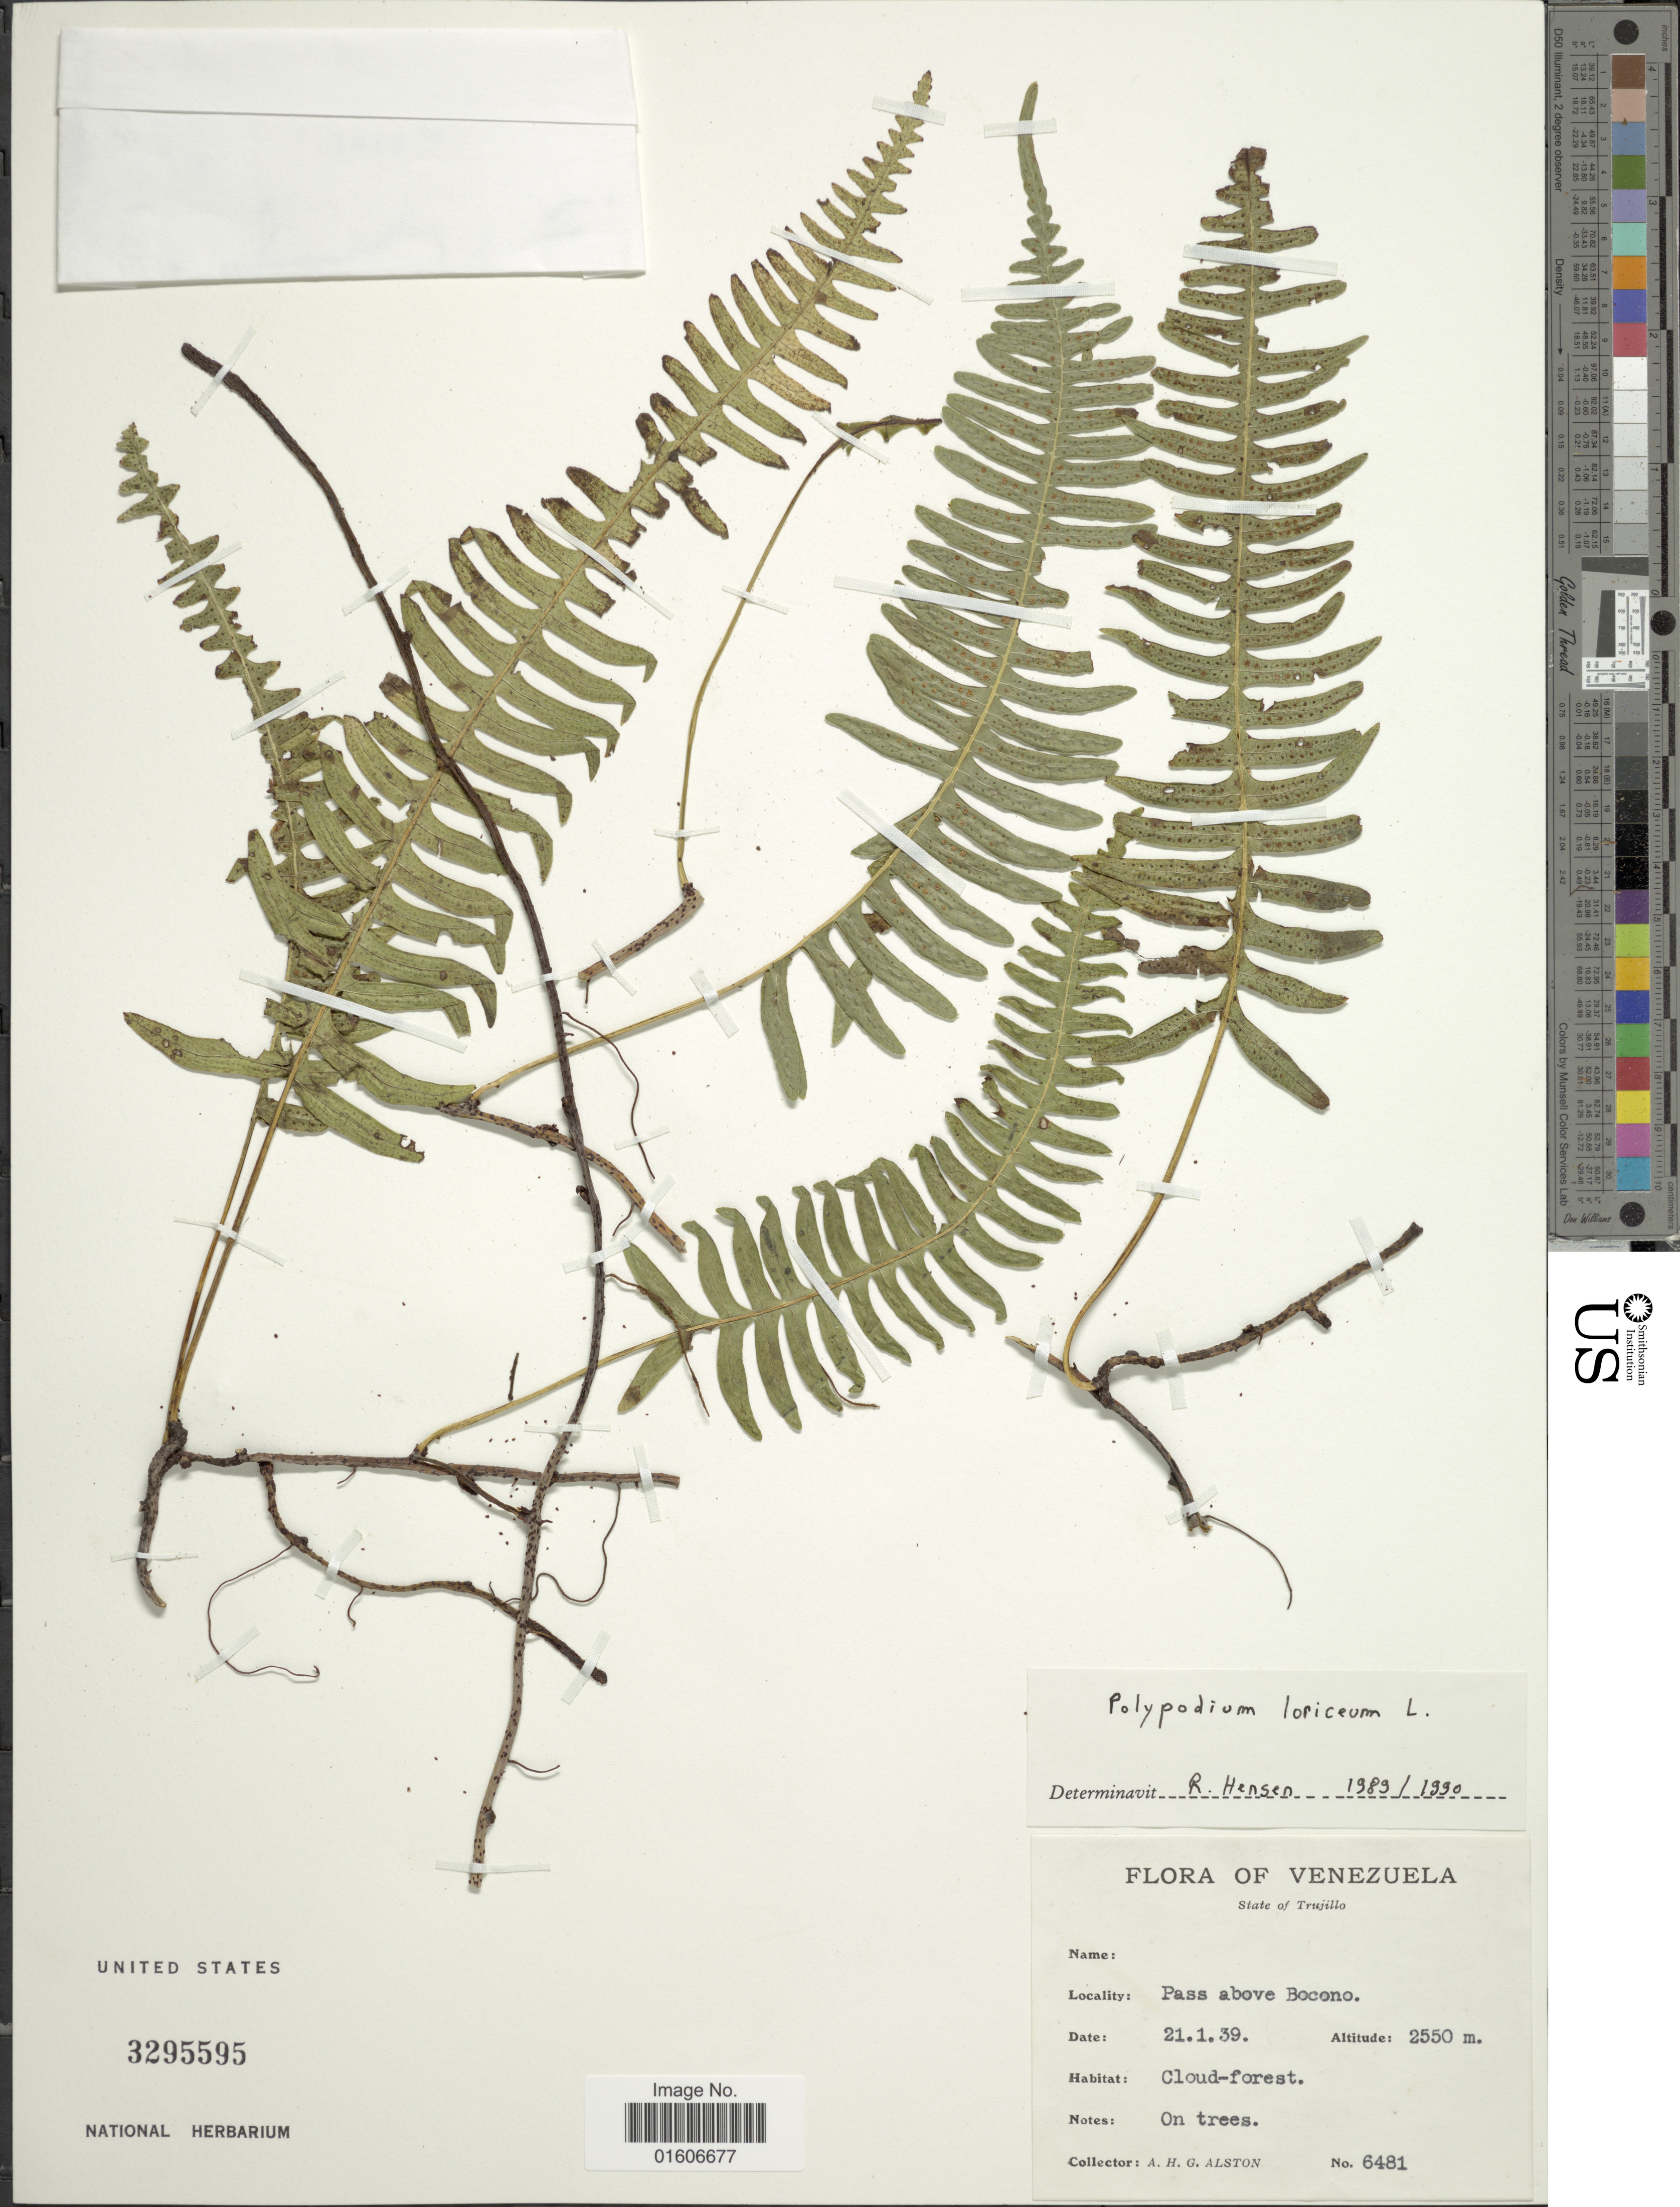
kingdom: Plantae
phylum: Tracheophyta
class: Polypodiopsida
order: Polypodiales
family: Polypodiaceae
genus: Serpocaulon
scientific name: Serpocaulon loriceum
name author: (L.) A.R. Sm.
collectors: A. H. Alston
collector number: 6481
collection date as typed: Transcribed d/m/y: 21/1/39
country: Venezuela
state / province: Trujillo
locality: State of Trujillo. Pass above Bocono.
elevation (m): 2550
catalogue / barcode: US 3295595